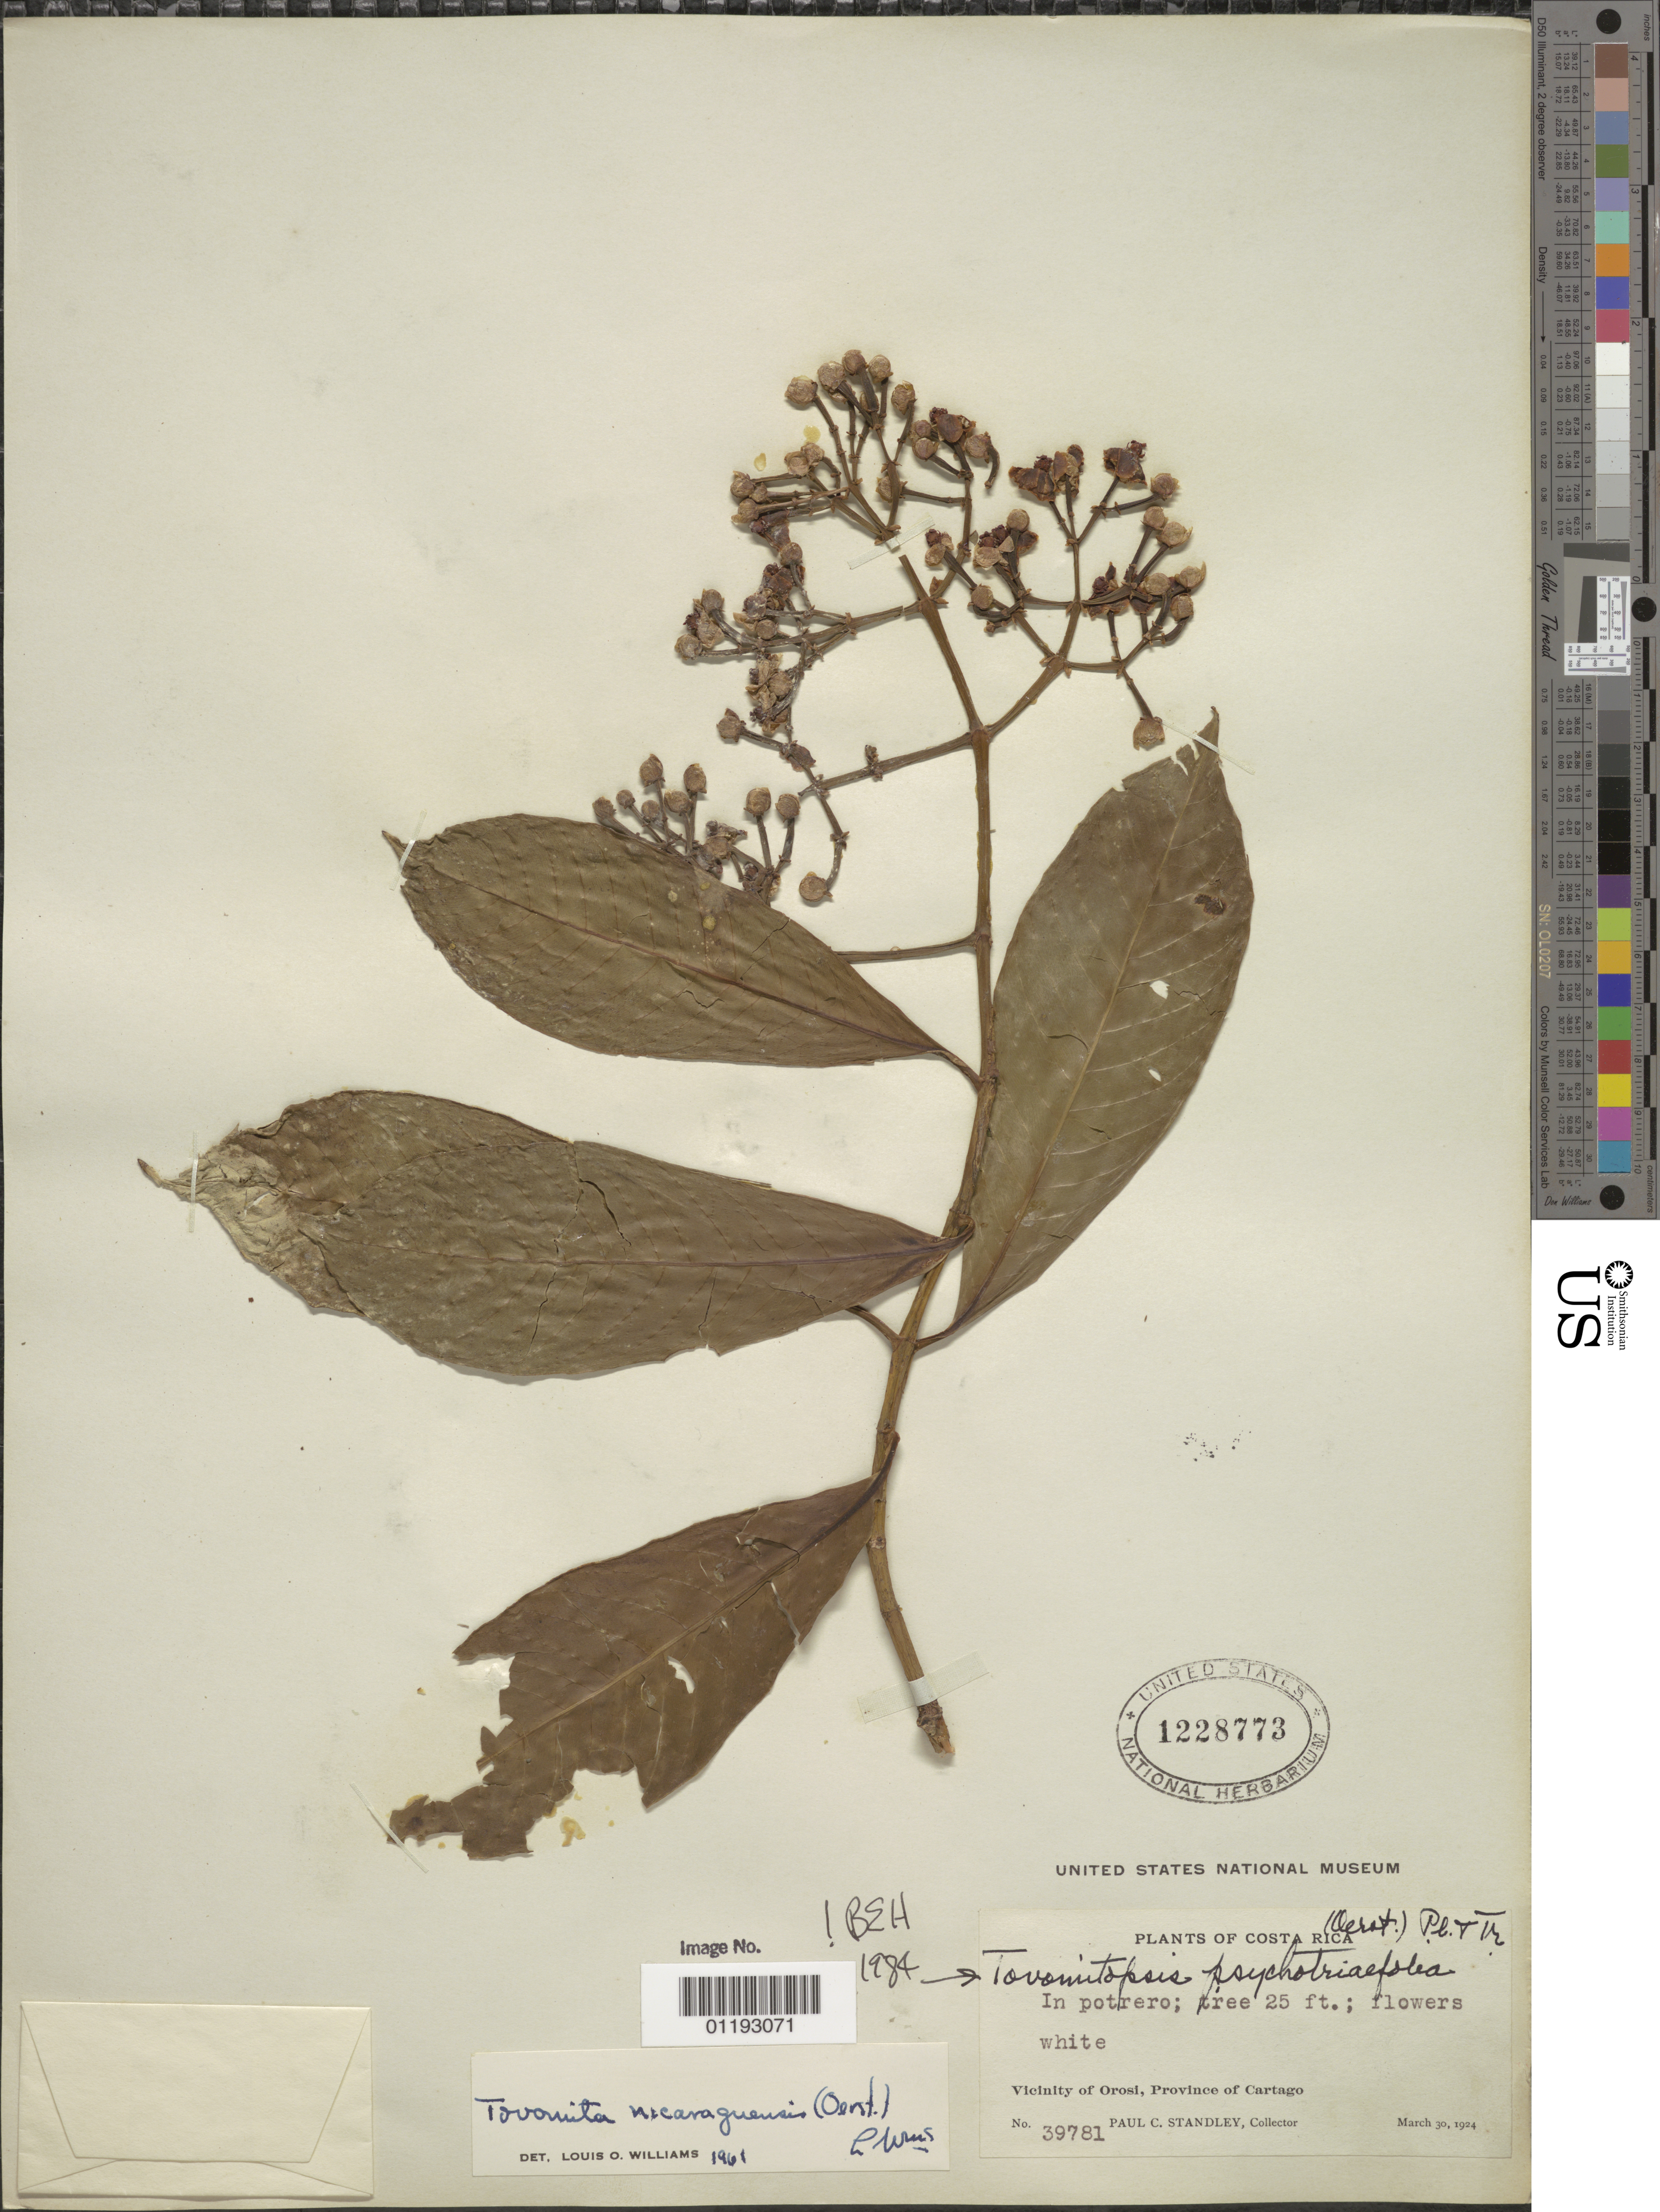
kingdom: Plantae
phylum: Tracheophyta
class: Magnoliopsida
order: Malpighiales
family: Clusiaceae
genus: Tovomitopsis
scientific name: Tovomitopsis psychotriaefolia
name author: Oerst. et al.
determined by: Hammel, --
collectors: P. C. Standley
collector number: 39781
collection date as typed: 30 Mar 1924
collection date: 1924-03-30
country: Costa Rica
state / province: Cartago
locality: Vicinity of Orosi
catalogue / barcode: US 1228773